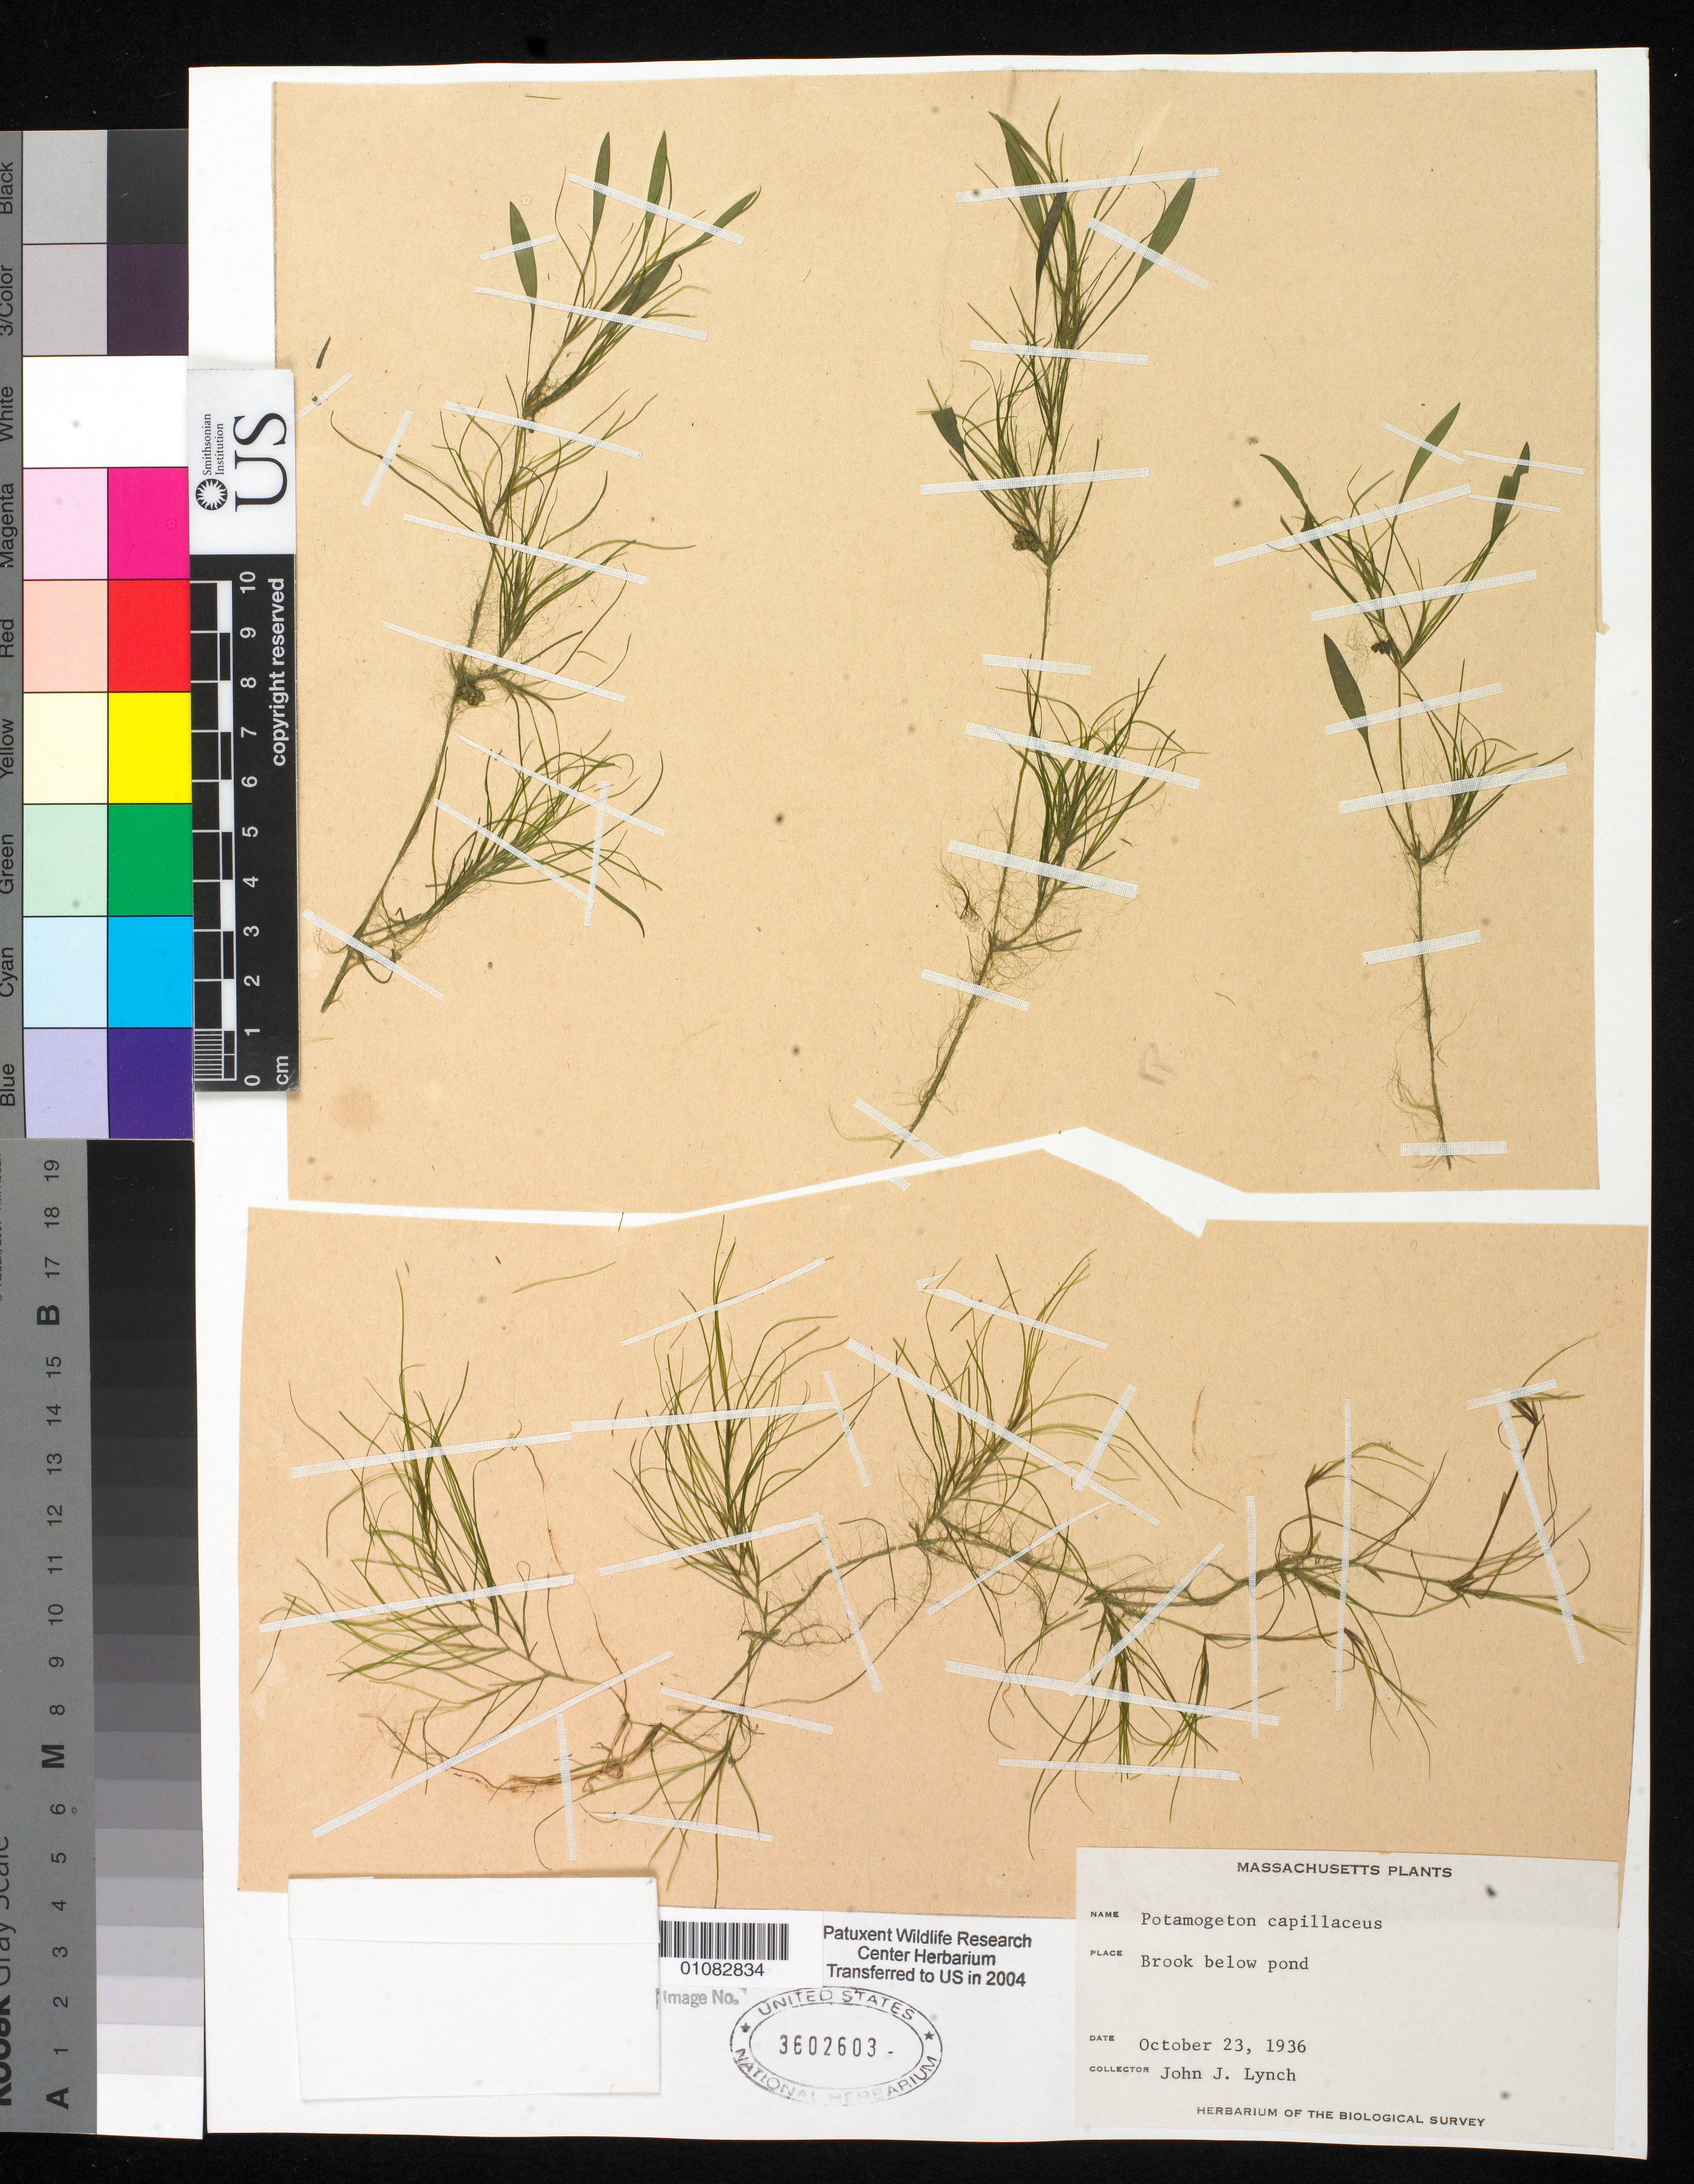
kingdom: Plantae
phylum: Tracheophyta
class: Liliopsida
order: Alismatales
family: Potamogetonaceae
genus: Potamogeton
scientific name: Potamogeton capillaceus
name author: Poir.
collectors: J. Lynch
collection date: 1936-10-23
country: United States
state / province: Massachusetts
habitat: Brook below pond.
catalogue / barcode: US 3602603